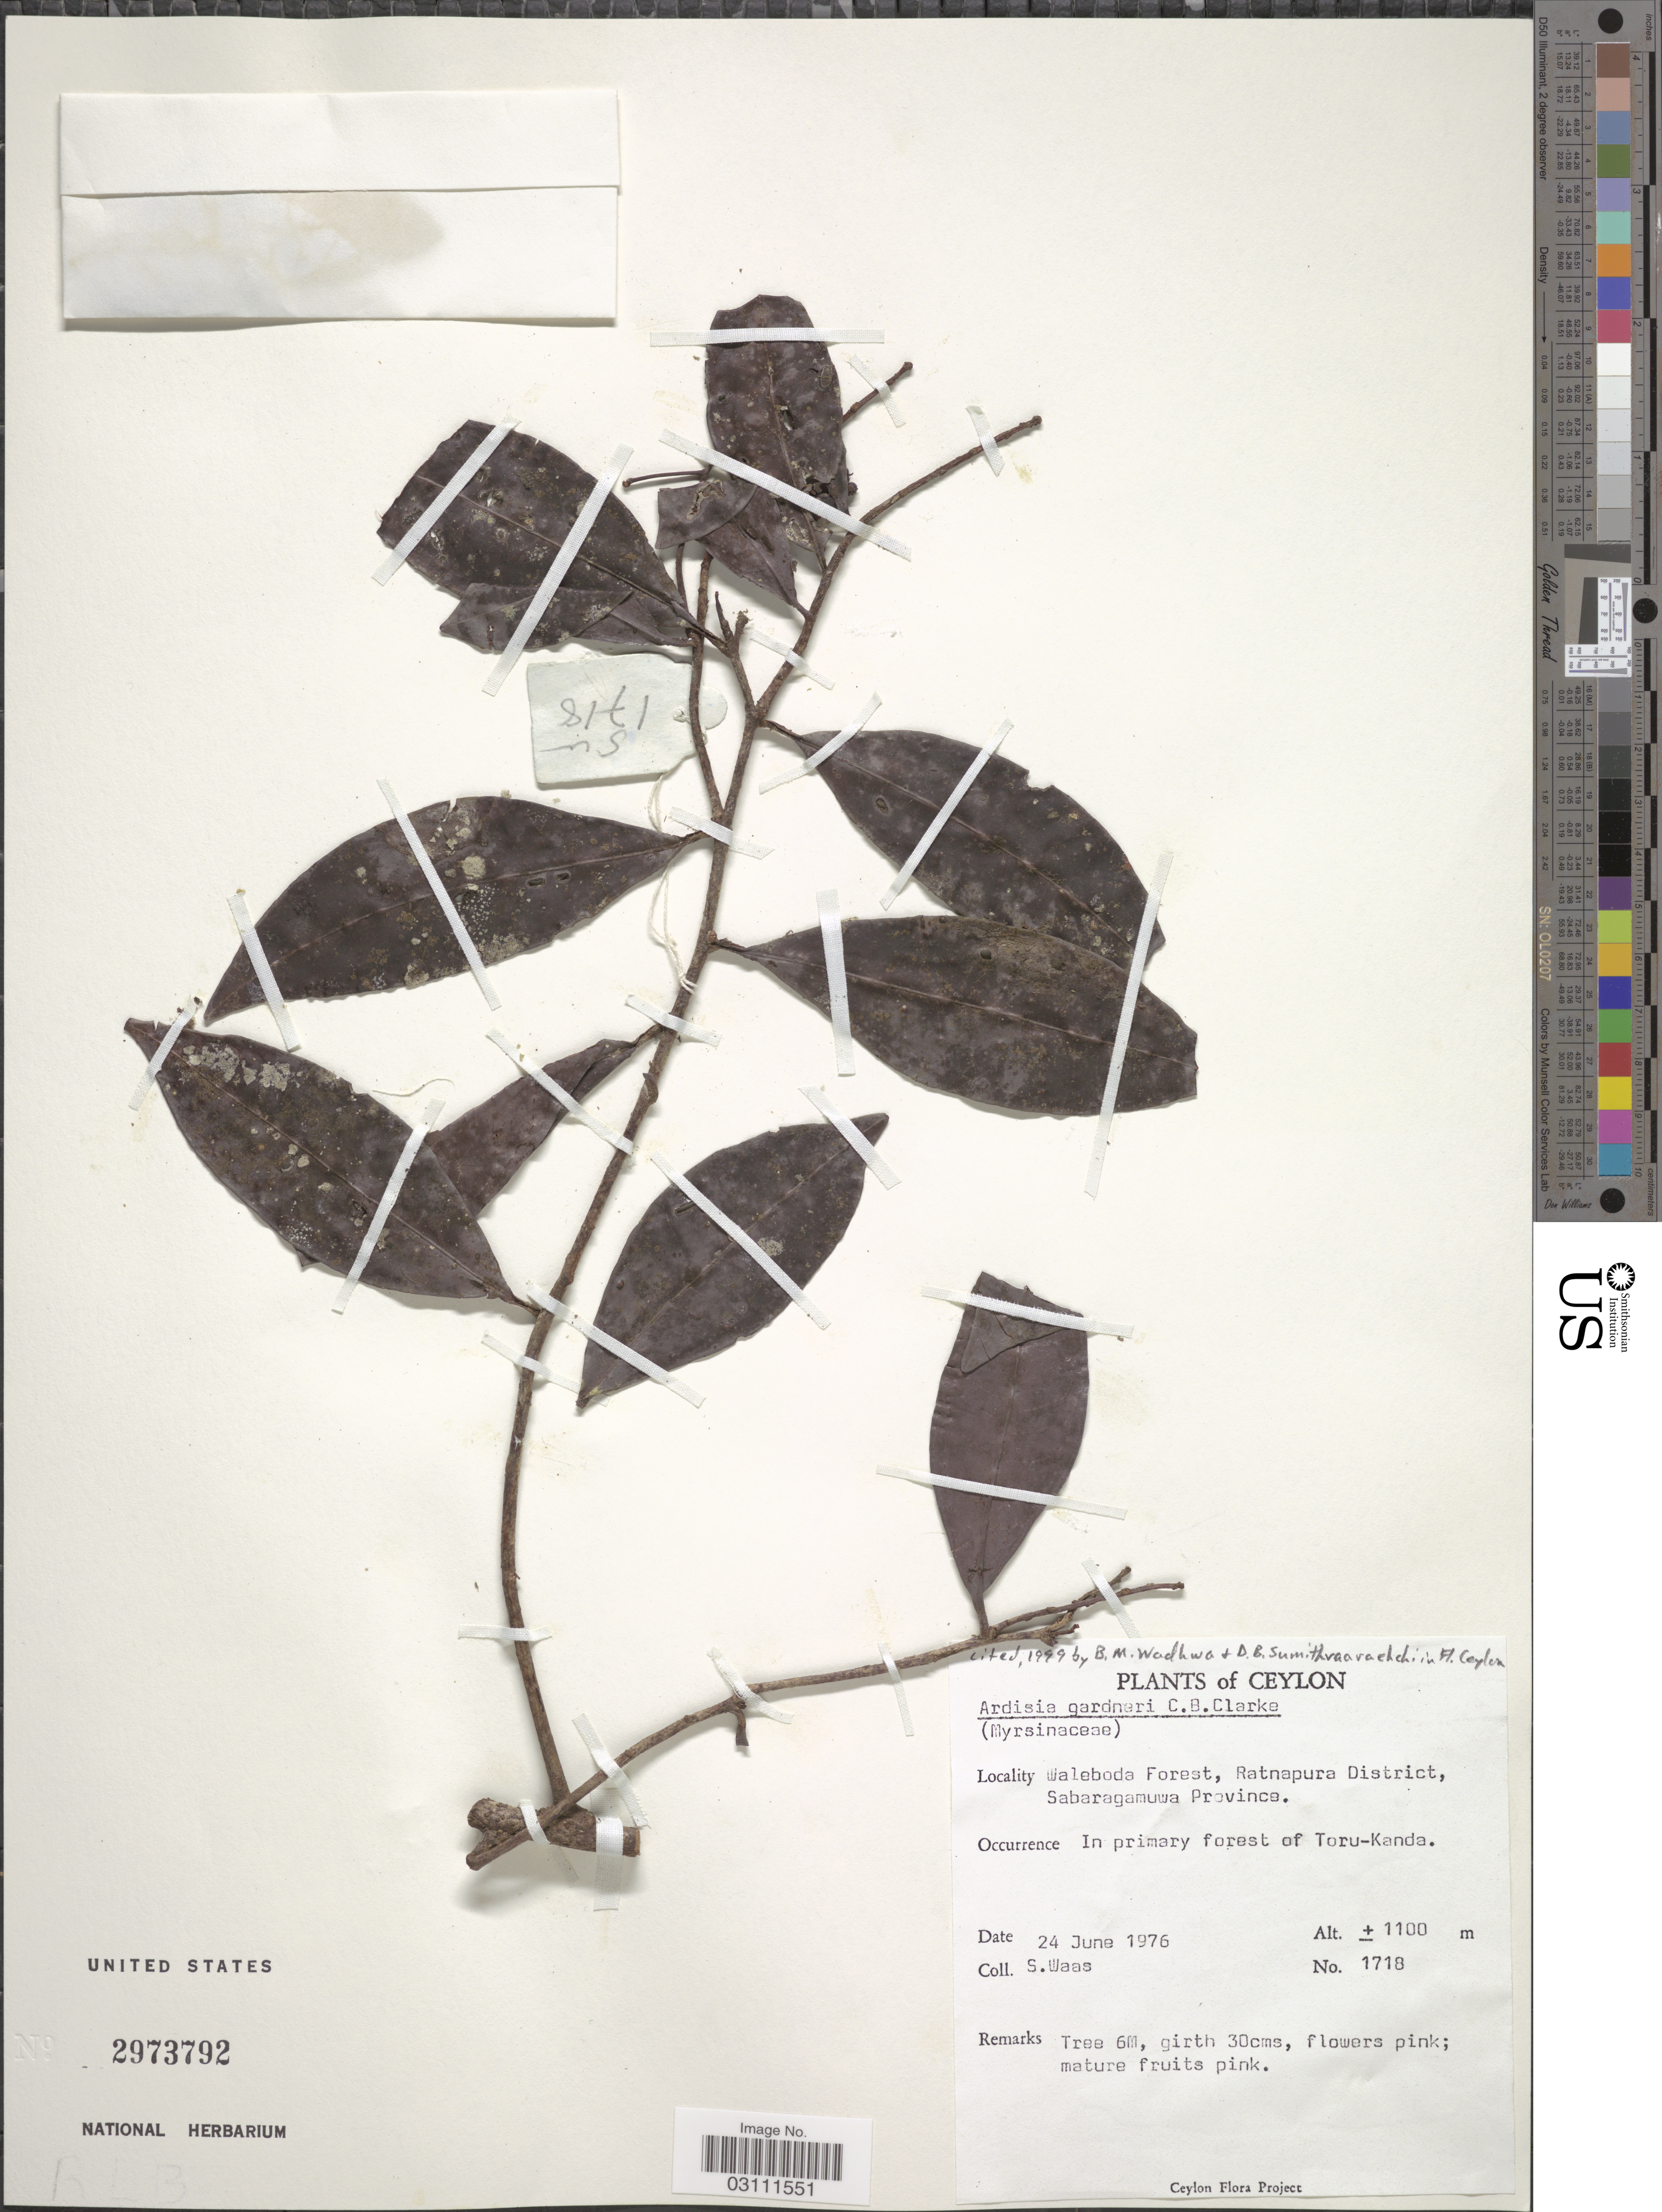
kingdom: Plantae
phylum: Tracheophyta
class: Magnoliopsida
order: Ericales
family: Primulaceae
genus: Ardisia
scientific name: Ardisia gardneri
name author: C.B. Clarke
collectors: S. Waas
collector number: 1718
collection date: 1976-06-24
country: Sri Lanka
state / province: Sabaragamuwa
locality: Ceylon, Waleboda Forest, Ratnapura District, Sabaragamuwa Province, In primary forest of Toru-Kanda.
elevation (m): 1100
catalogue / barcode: US 2973792